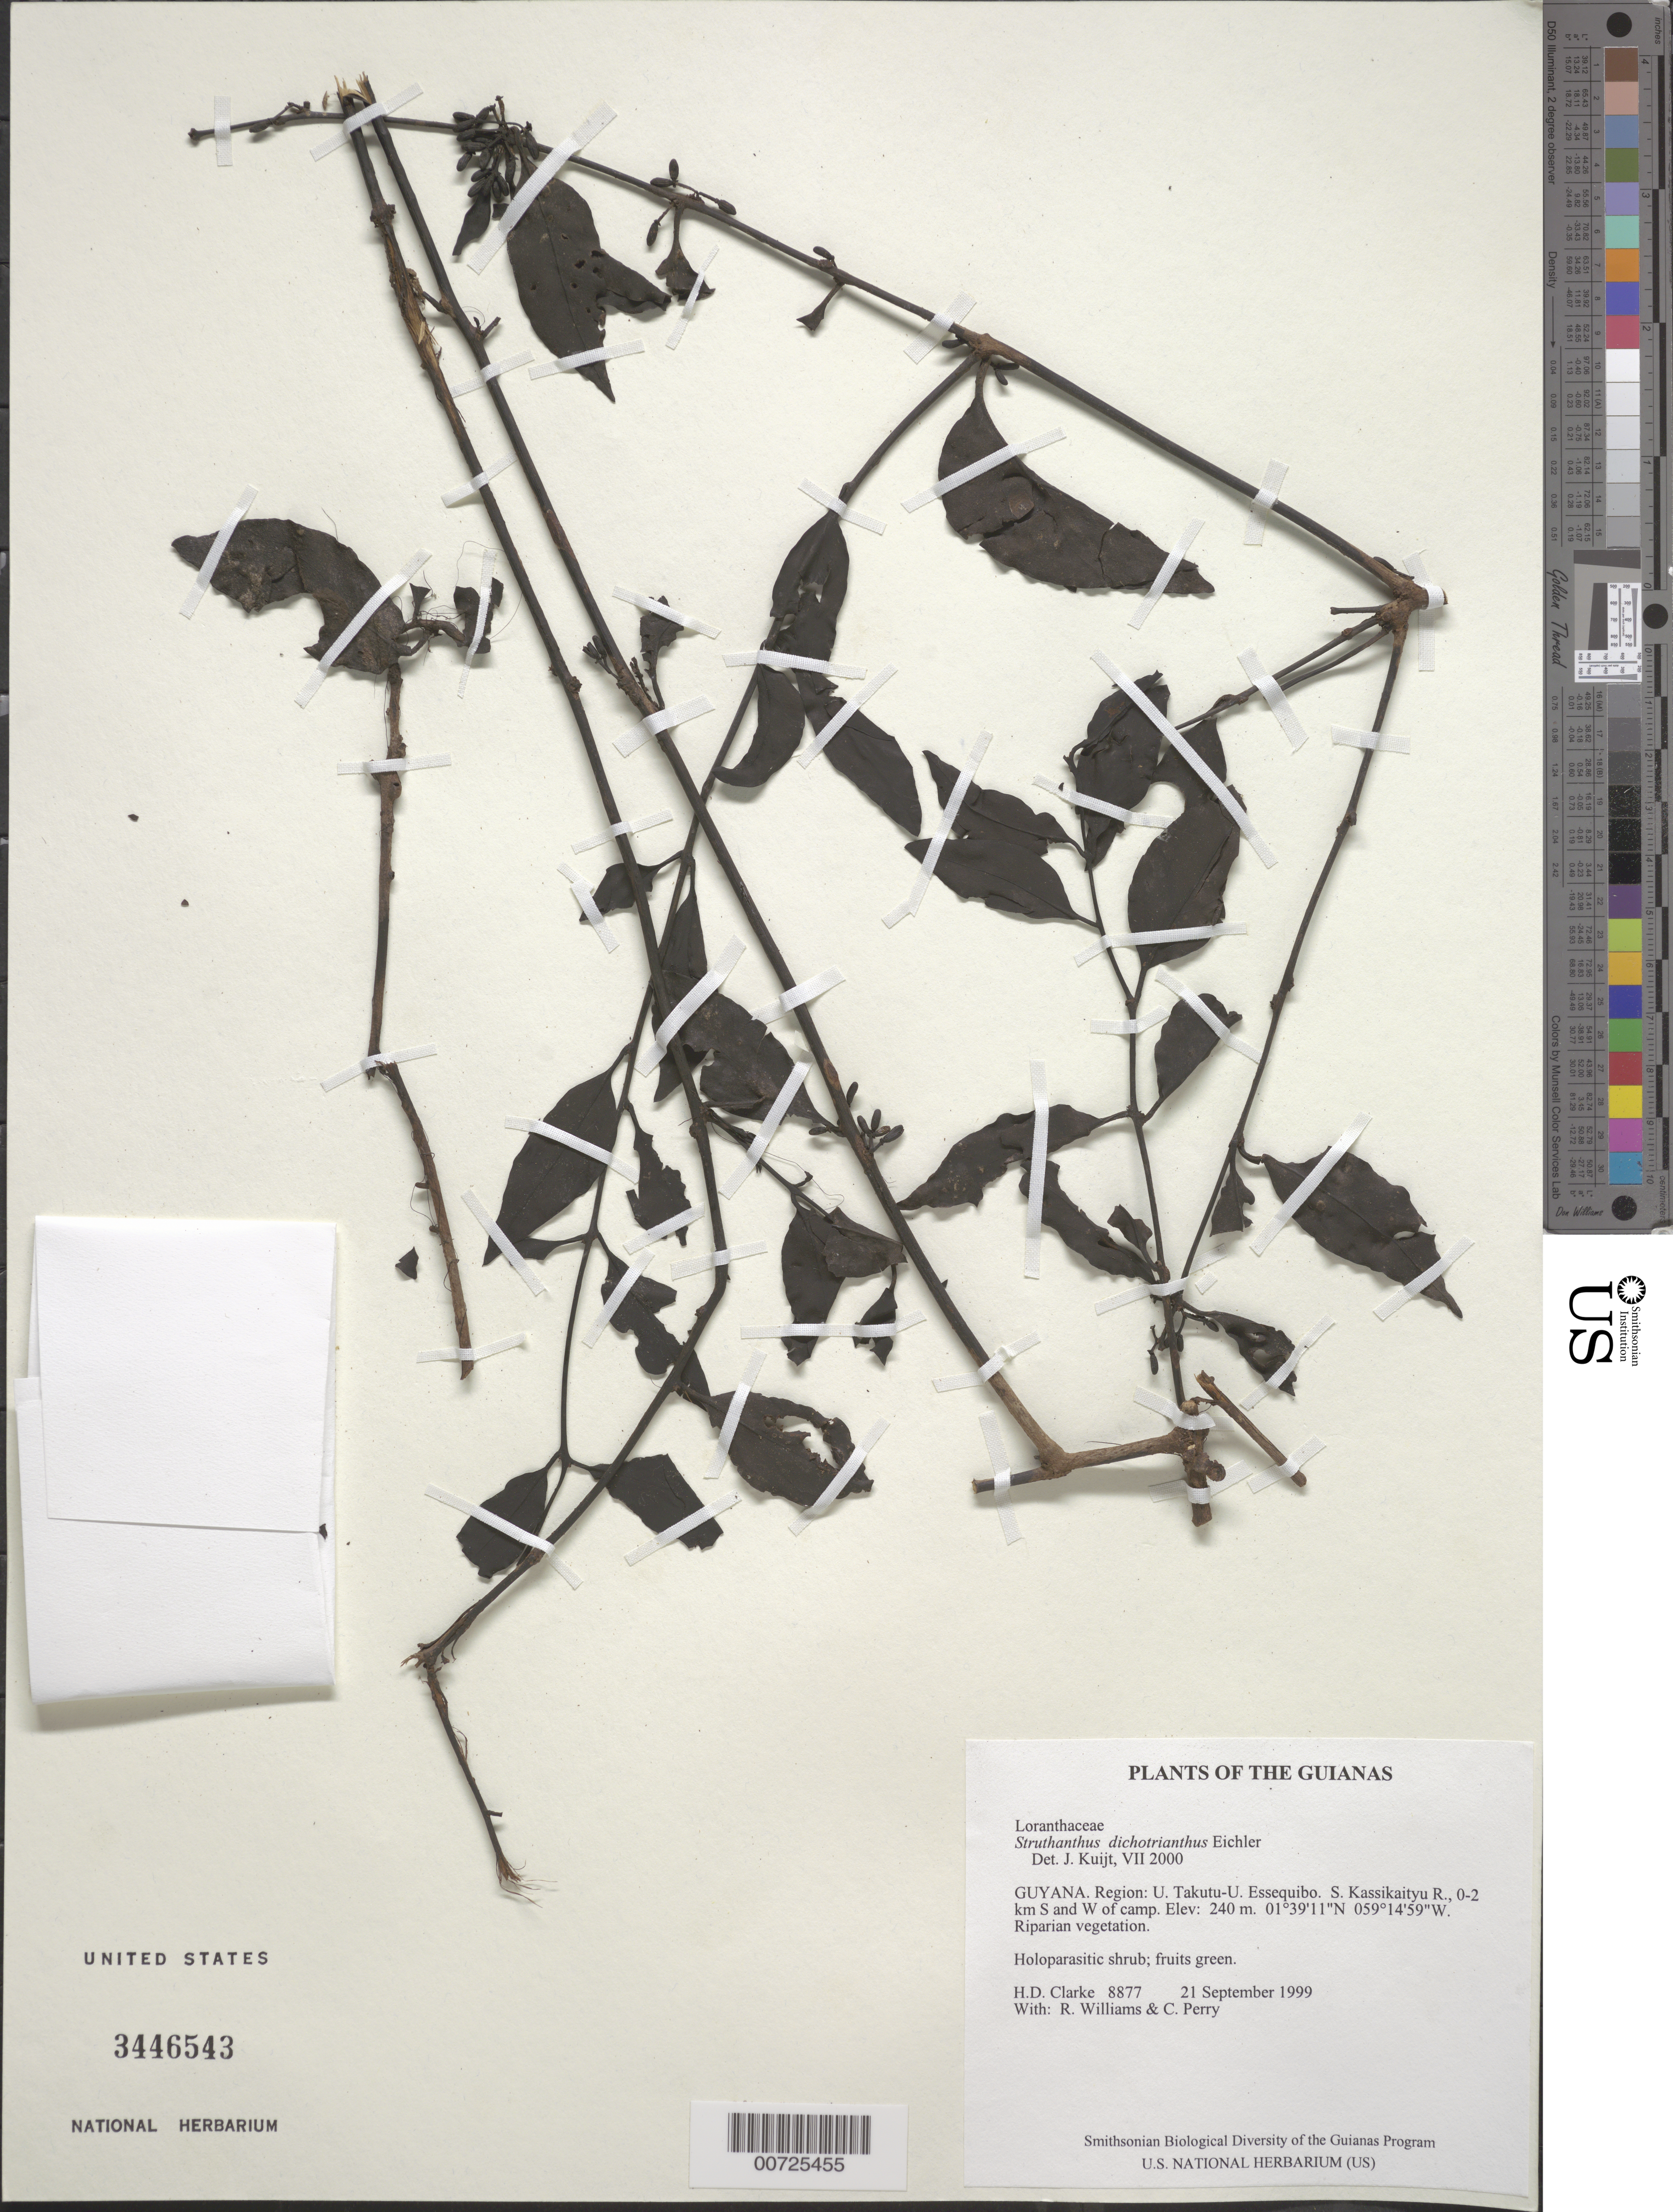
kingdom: Plantae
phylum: Tracheophyta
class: Magnoliopsida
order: Santalales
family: Loranthaceae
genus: Struthanthus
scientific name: Struthanthus dichotrianthus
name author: Eichler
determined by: Kuijt, Job, (CANADA)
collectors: H. D. Clarke, R. Williams & C. Perry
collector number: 8877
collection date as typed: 21 September 1999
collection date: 1999-09-21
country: Guyana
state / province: U. Takutu-U. Essequibo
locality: S. Kassikaityu R., 0-2 km S and W of camp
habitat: Riparian vegetation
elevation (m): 240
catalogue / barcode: US 3446543